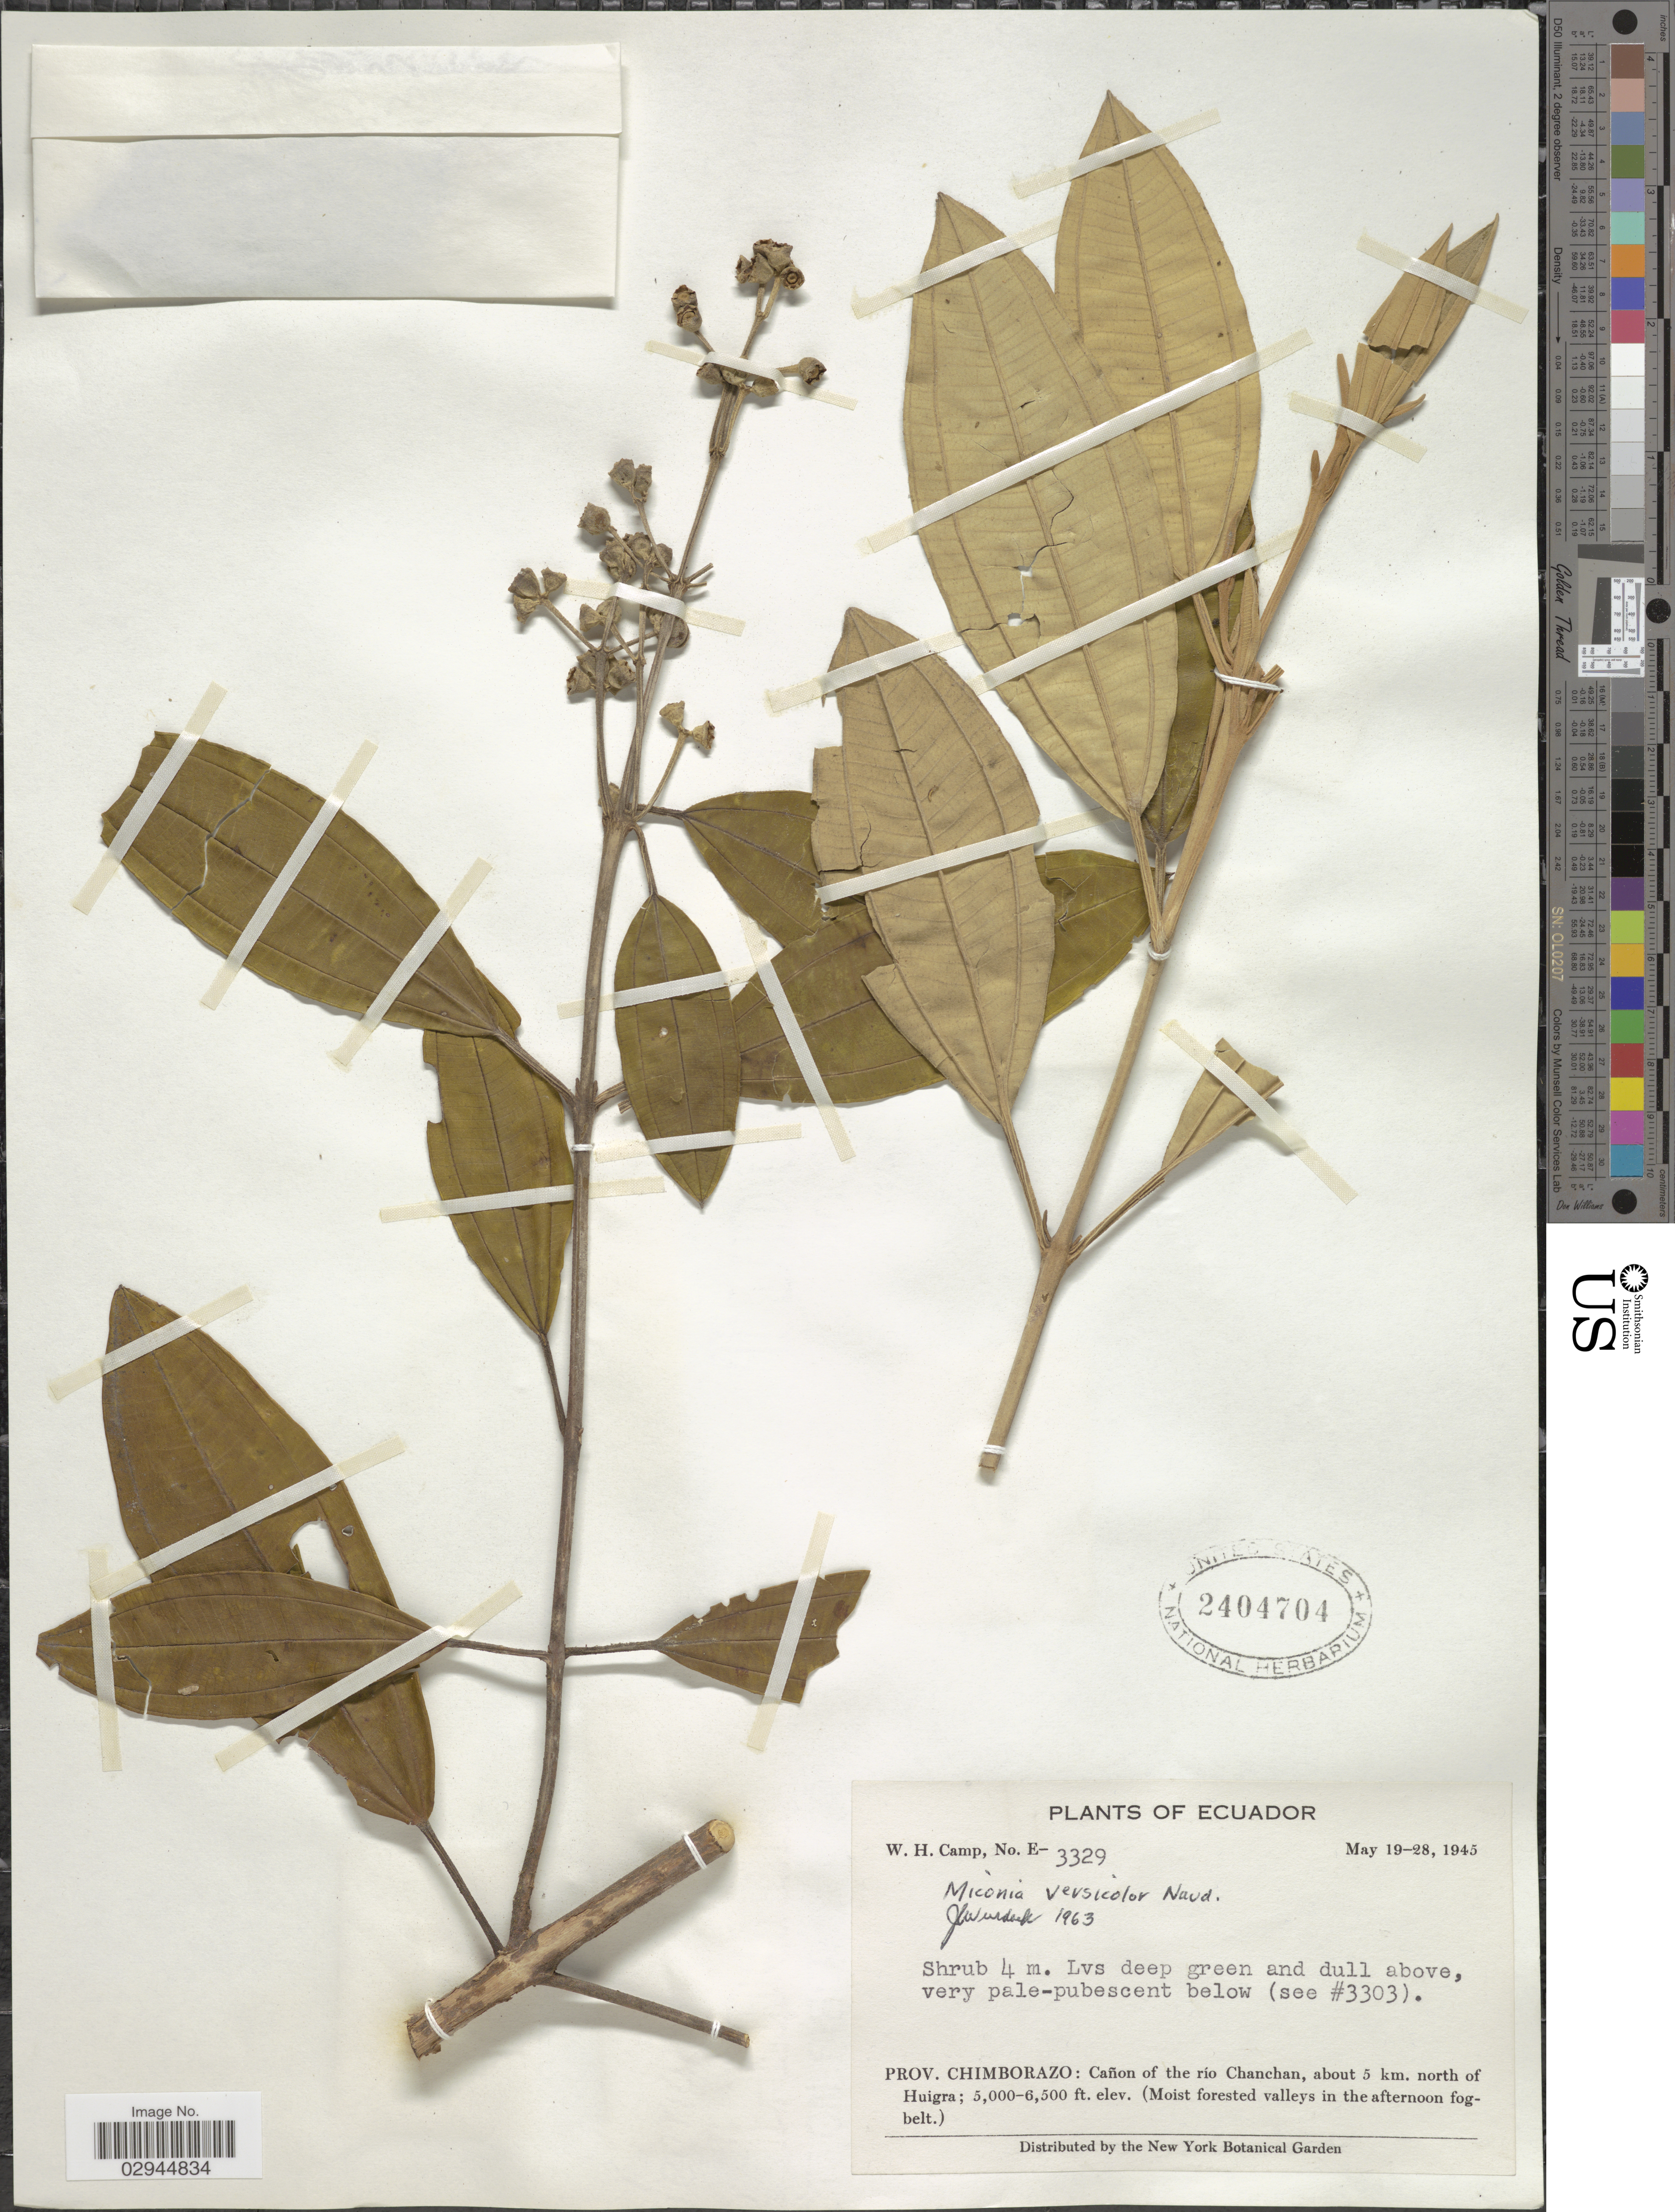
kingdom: Plantae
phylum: Tracheophyta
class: Magnoliopsida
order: Myrtales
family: Melastomataceae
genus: Miconia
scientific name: Miconia versicolor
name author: Naudin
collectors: W. H. Camp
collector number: E-3329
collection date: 1945-05-19/1945-05-28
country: Ecuador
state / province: Chimborazo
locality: Cañon of the río Chanchan, about 5 km. north of Huigra.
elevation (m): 1524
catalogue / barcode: US 2404704